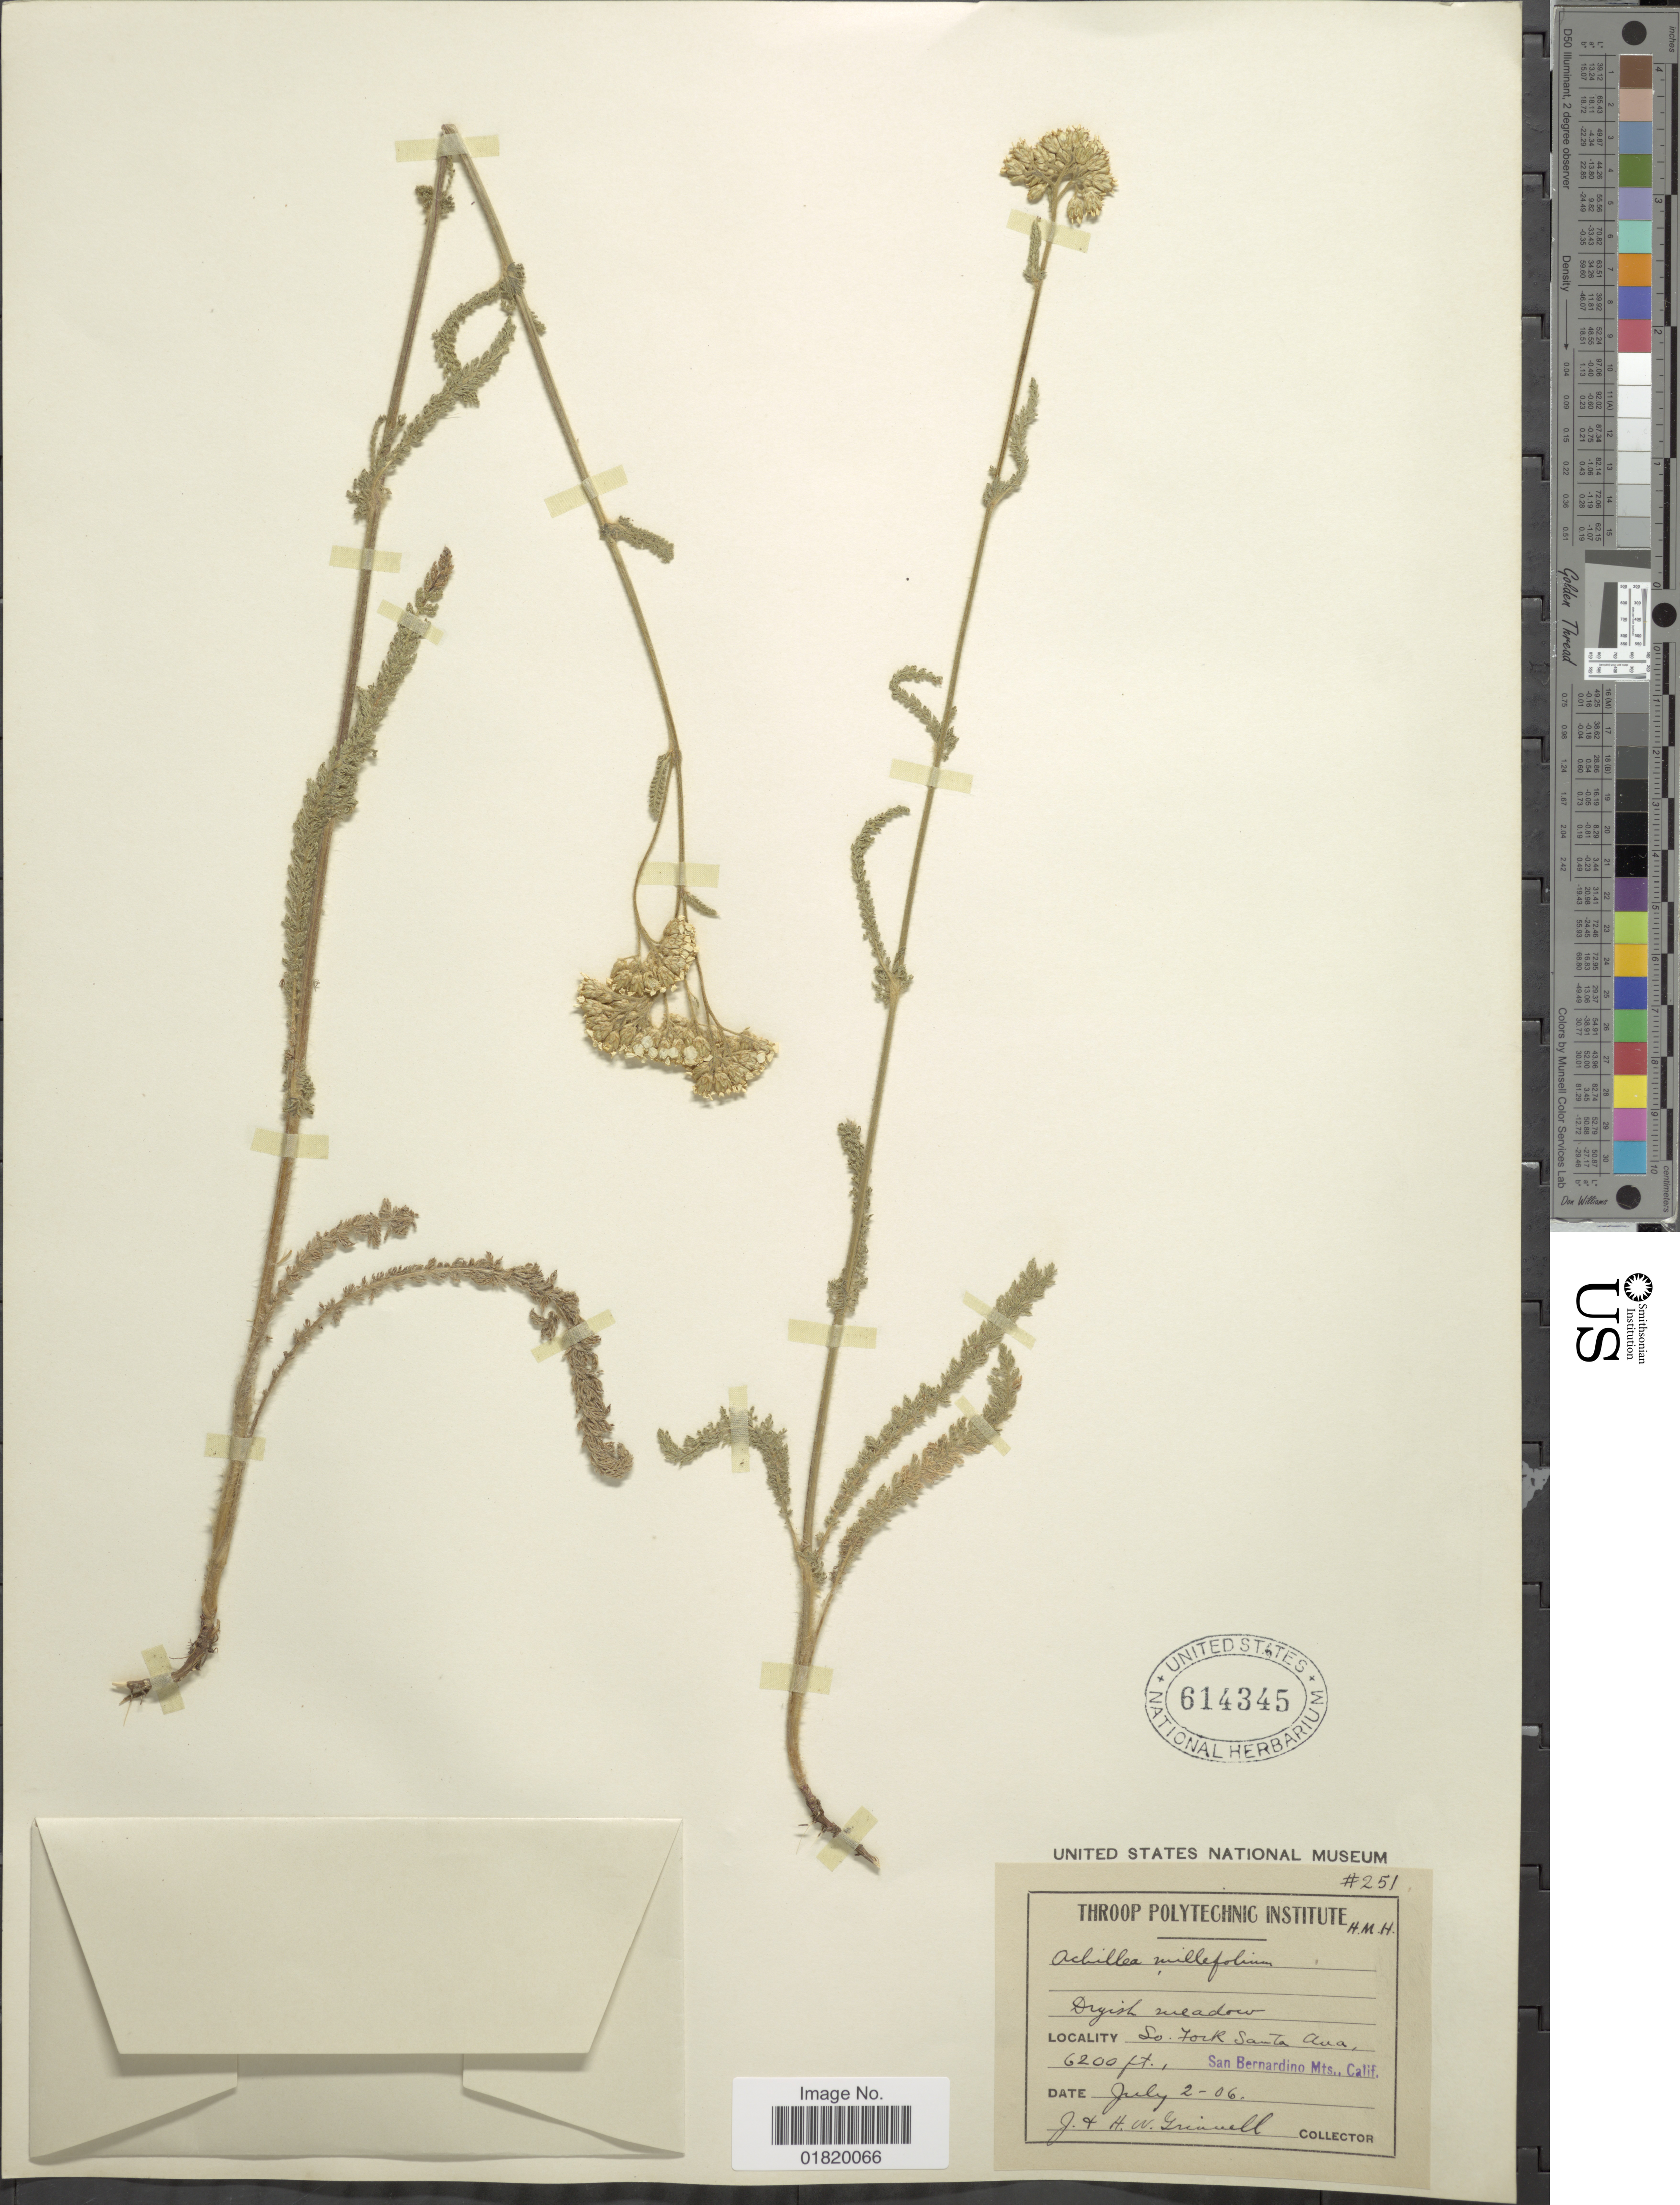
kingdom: Plantae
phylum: Tracheophyta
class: Magnoliopsida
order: Asterales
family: Asteraceae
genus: Achillea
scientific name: Achillea lanulosa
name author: Nutt.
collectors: J. Grinnell & H. Grinnell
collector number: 251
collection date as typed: Transcribed d/m/y: 2/7/6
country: United States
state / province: California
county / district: San Bernardino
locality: So. Fork Santa Ava, San Bernardino Mts.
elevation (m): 1890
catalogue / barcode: US 614345